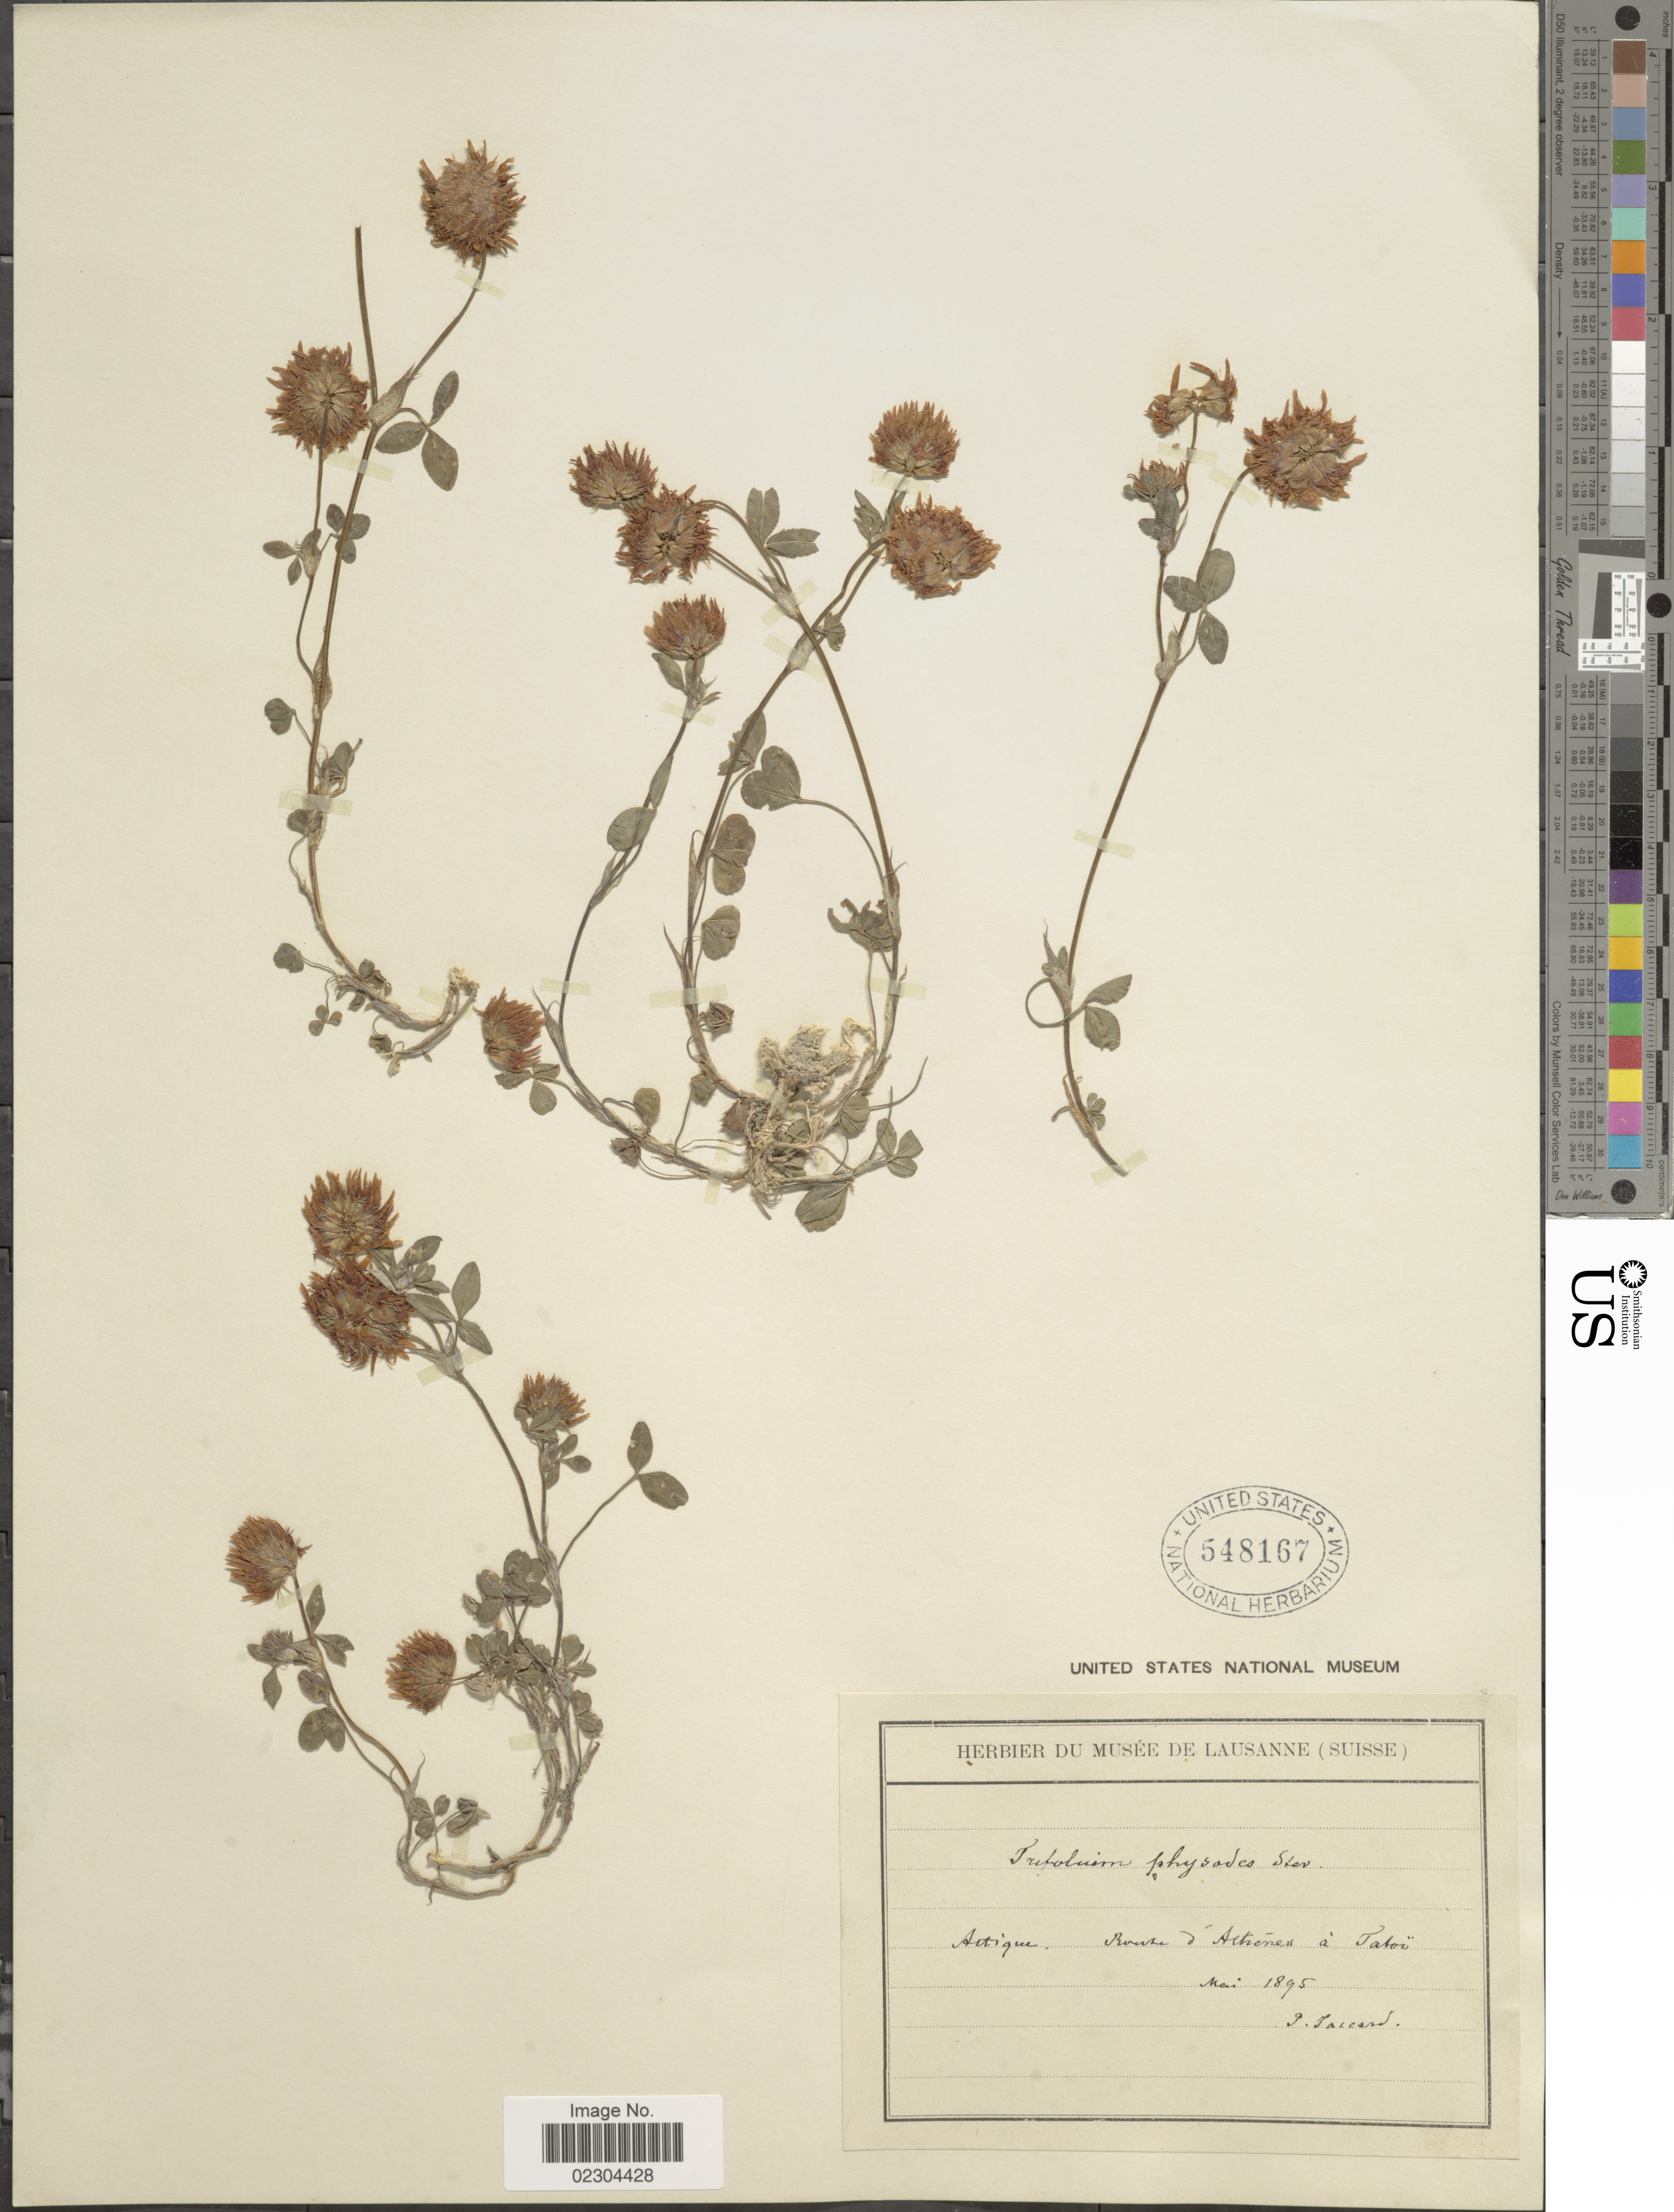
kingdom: Plantae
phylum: Tracheophyta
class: Magnoliopsida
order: Fabales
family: Fabaceae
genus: Trifolium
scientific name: Trifolium physodes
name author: M. Bieb.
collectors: Jaccard, P.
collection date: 1895-05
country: Greece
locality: Aitique. Route d'Athenes a Tatoi.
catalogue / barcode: US 548167